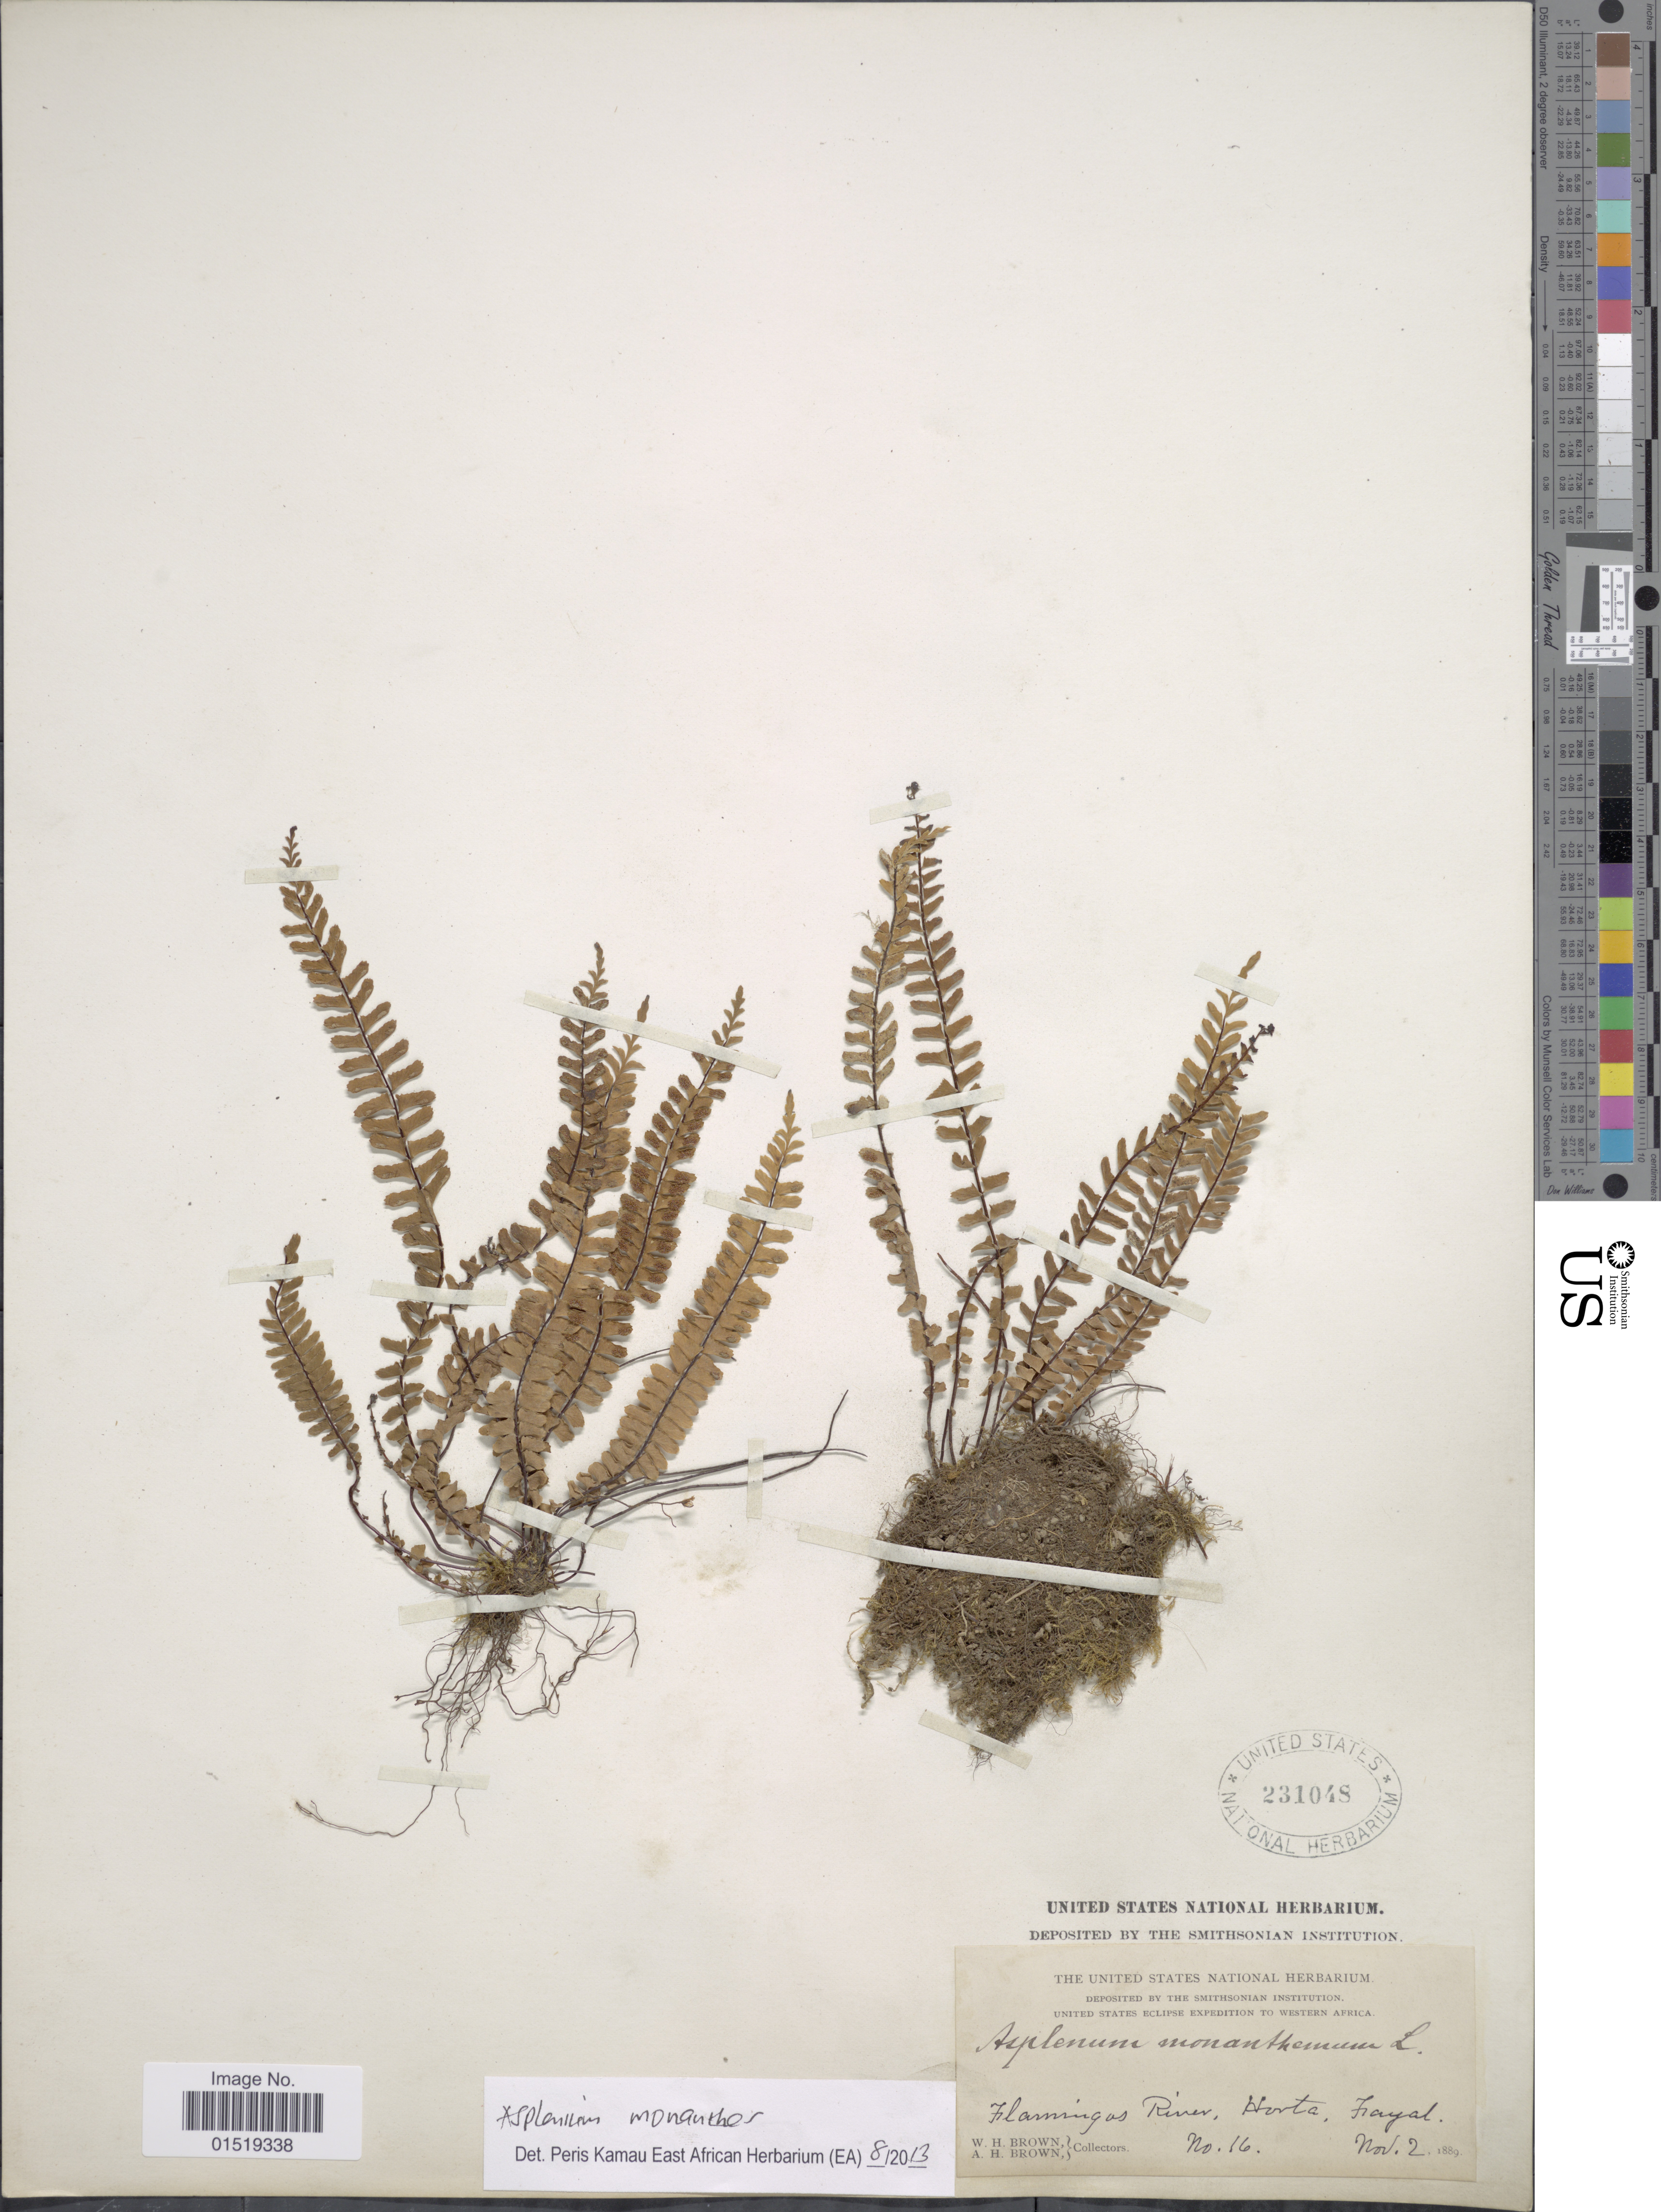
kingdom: Plantae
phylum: Tracheophyta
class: Polypodiopsida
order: Polypodiales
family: Aspleniaceae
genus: Asplenium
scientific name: Asplenium monanthes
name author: L.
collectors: W. H. Brown & A. H. Brown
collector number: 16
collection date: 1889-11-02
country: Portugal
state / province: Azores (Aut. Reg.)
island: Faial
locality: Flamingos River, Horta, Faial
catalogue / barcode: US 231048